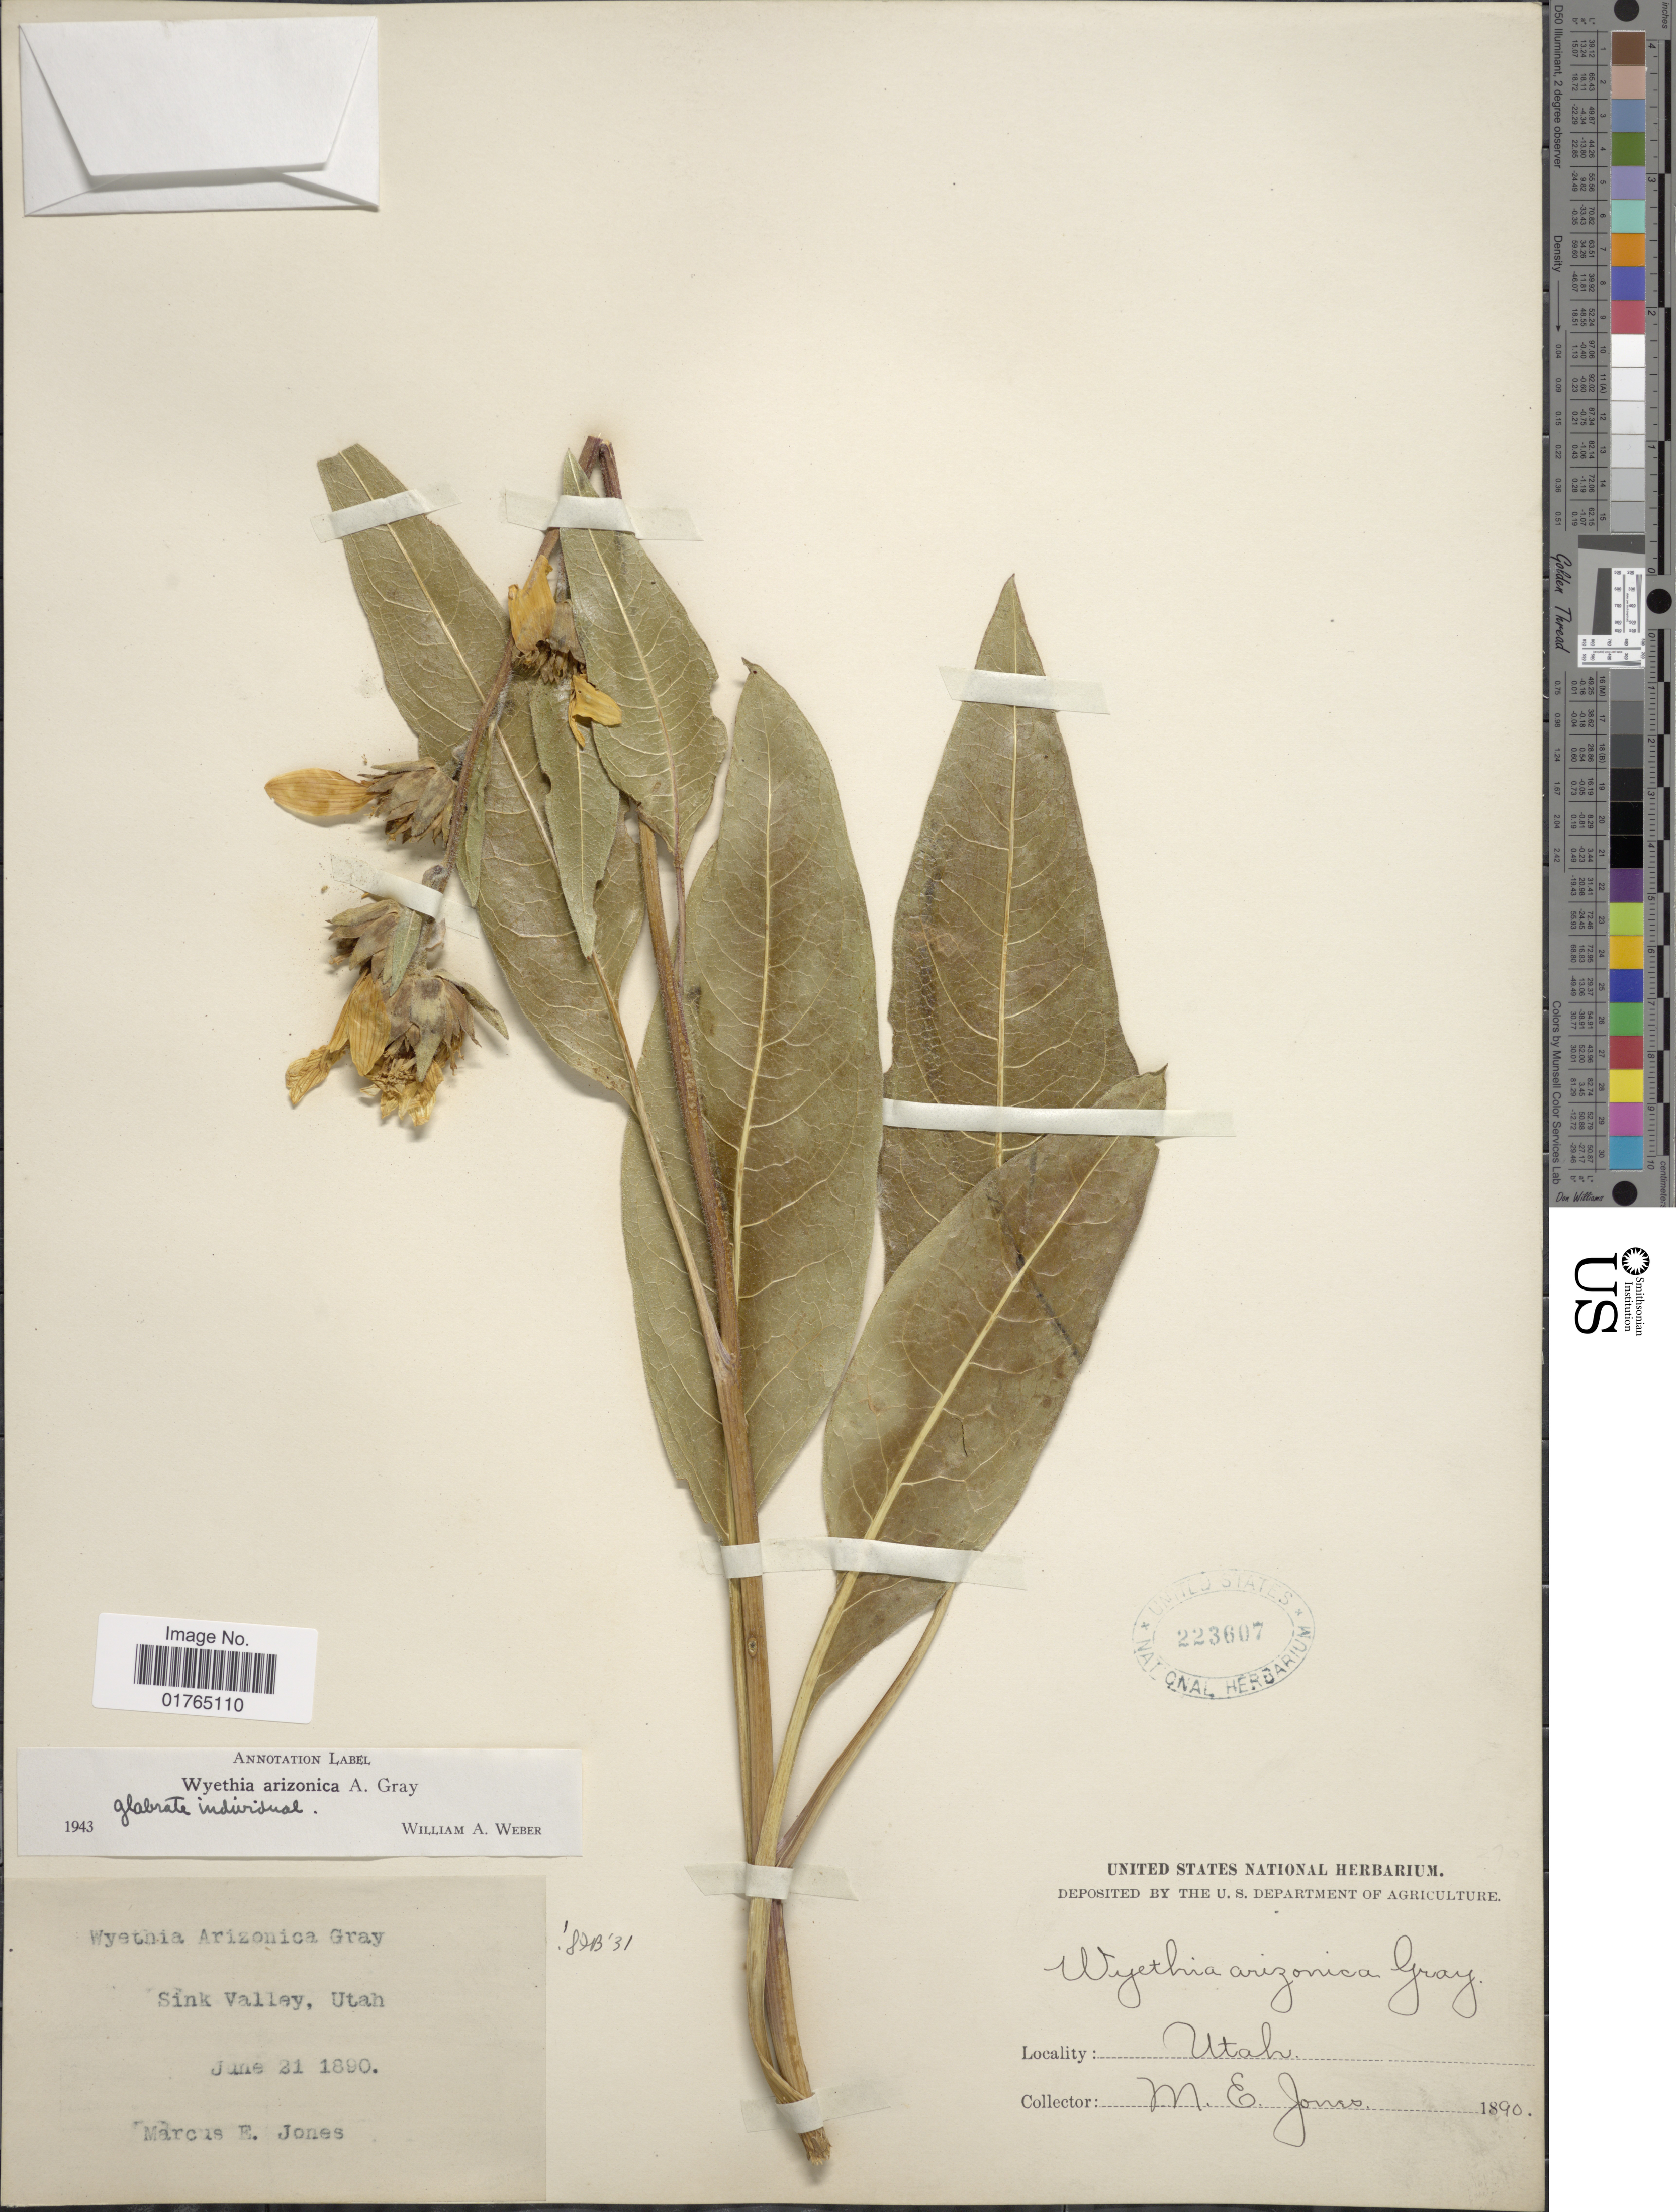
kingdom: Plantae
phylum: Tracheophyta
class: Magnoliopsida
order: Asterales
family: Asteraceae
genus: Wyethia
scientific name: Wyethia arizonica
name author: A. Gray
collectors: M. E. Jones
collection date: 1890-06-21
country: United States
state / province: Utah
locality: Sink Valley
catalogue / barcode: US 223607